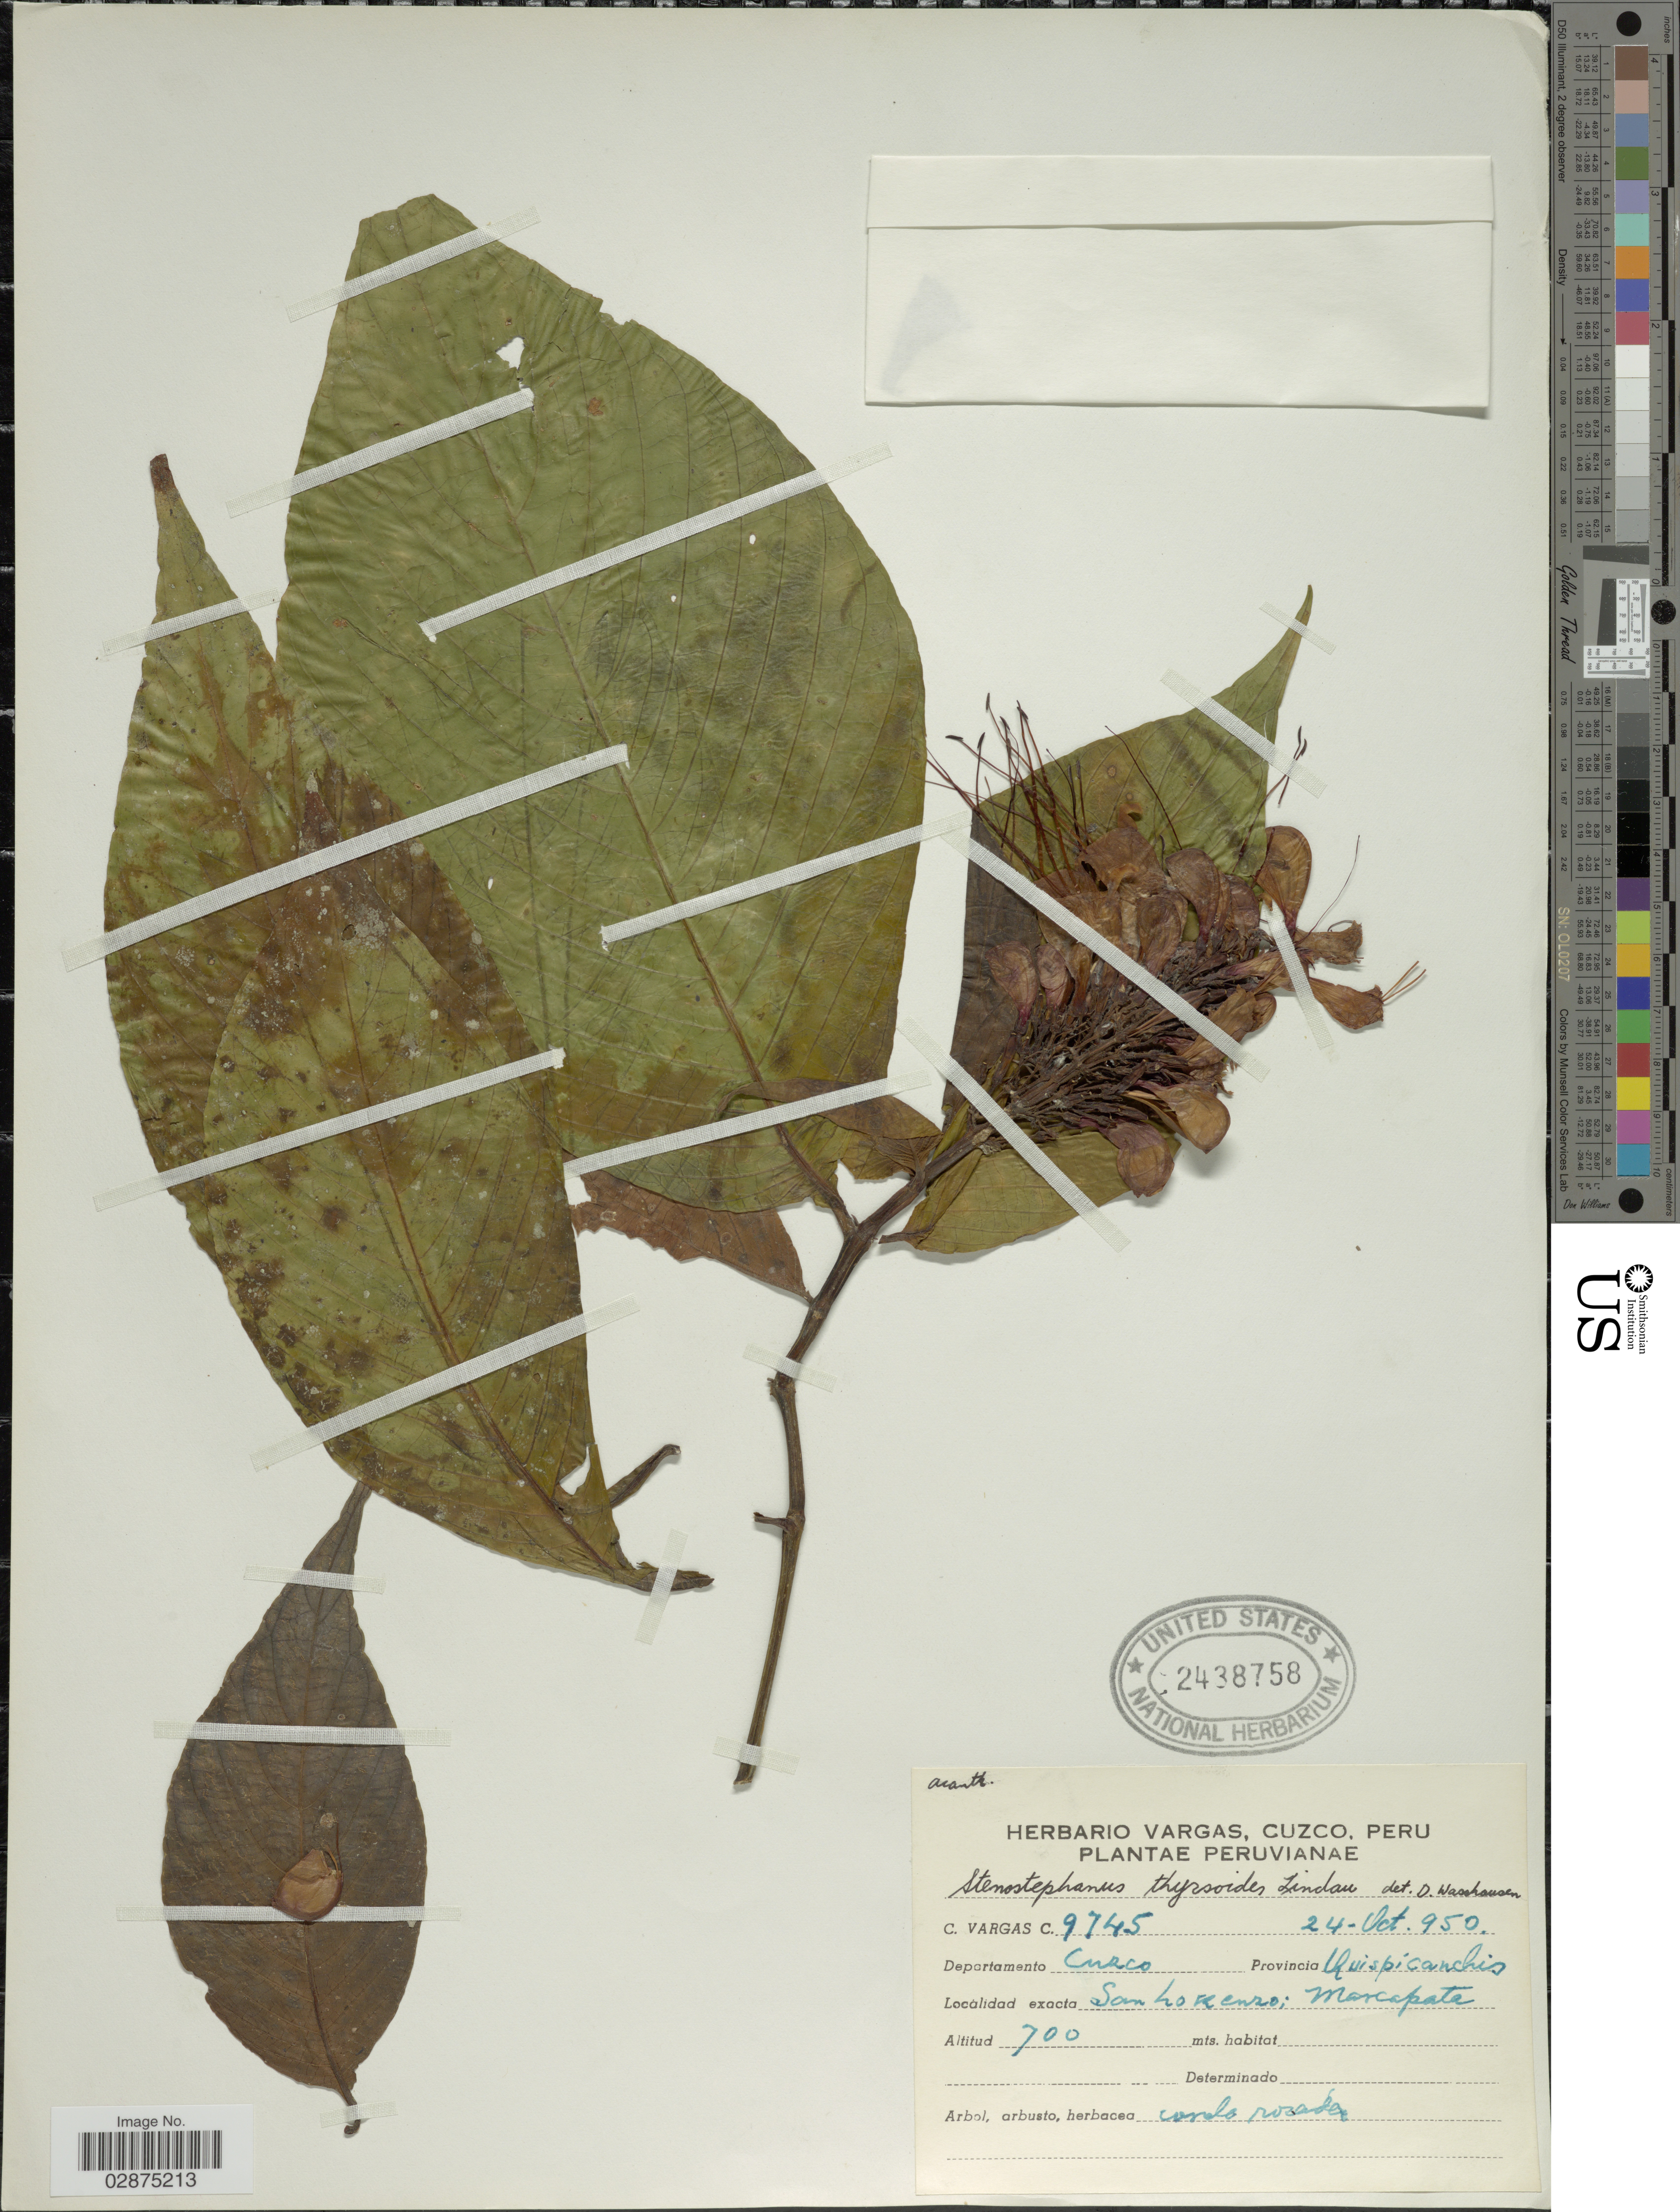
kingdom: Plantae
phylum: Tracheophyta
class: Magnoliopsida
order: Lamiales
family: Acanthaceae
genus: Stenostephanus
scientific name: Stenostephanus longistaminus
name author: (Ruiz & Pav.) V.M. Baum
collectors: C. Vargas Calderón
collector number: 9745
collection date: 1950-10-24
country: Peru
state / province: Cusco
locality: Departamento Cuzco. Provincia Quispicanchis. San Lorenzo; Marcapata.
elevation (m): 700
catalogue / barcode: US 2438758